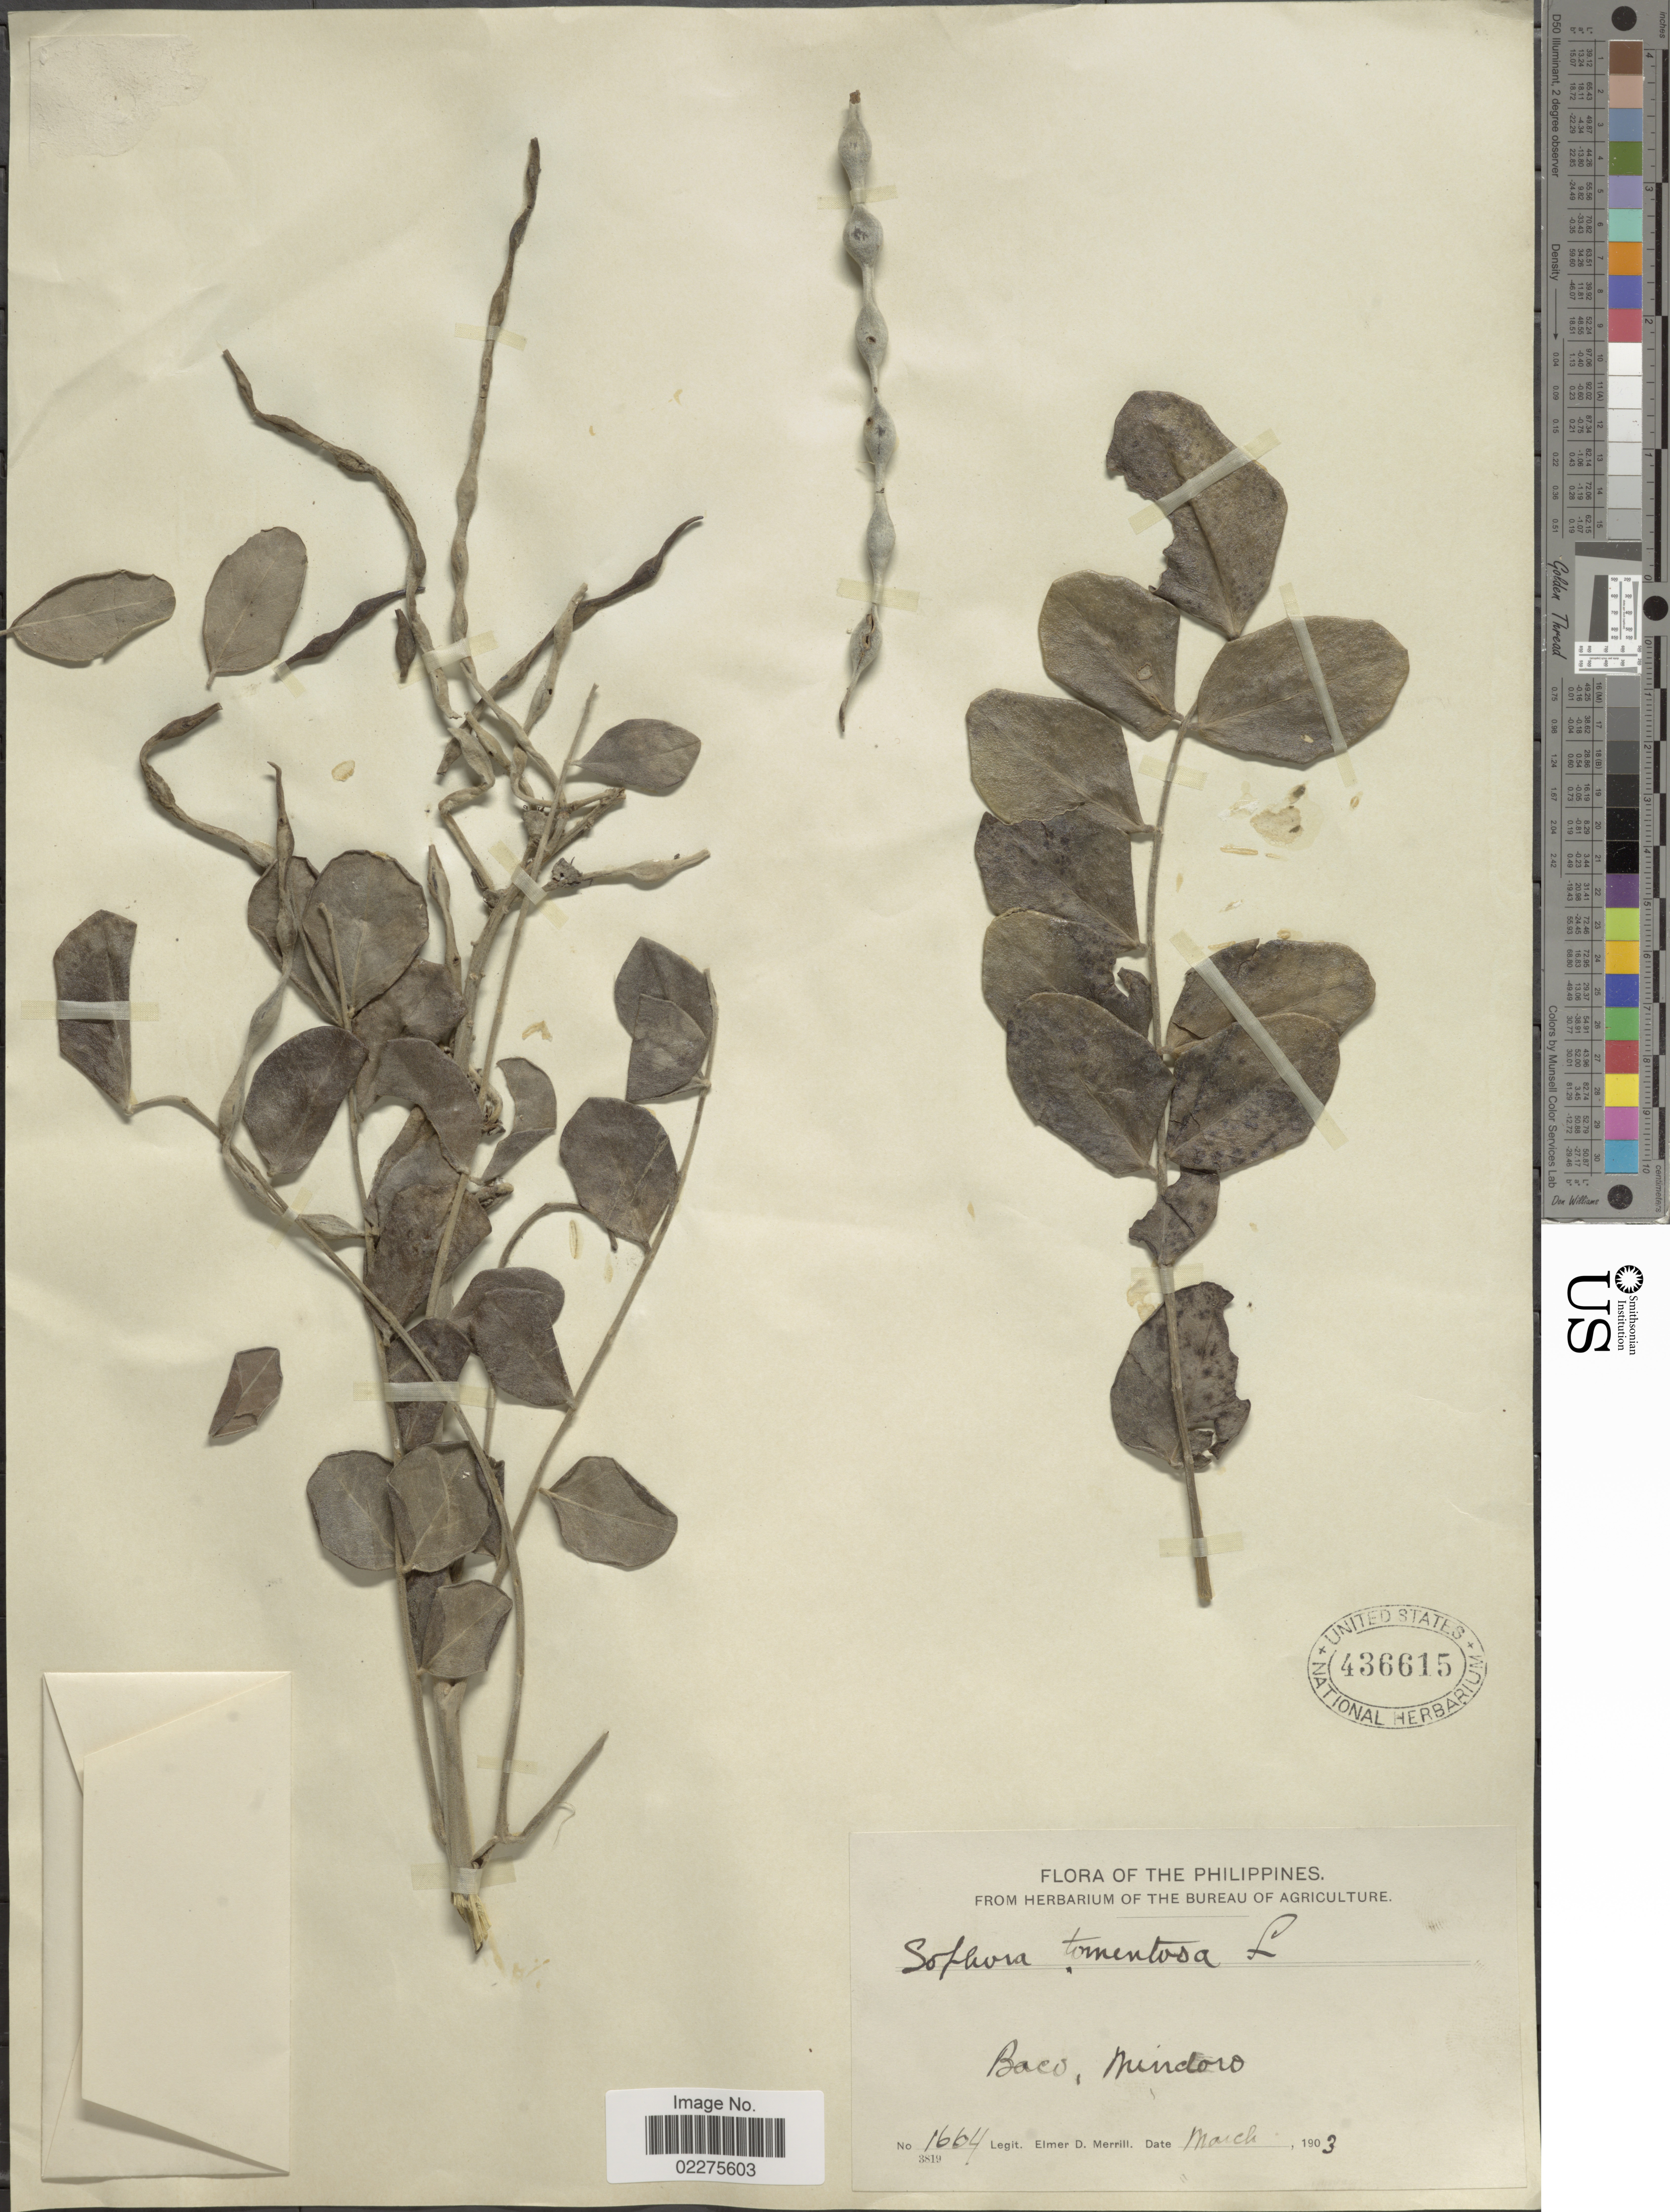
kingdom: Plantae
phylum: Tracheophyta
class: Magnoliopsida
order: Fabales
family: Fabaceae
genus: Sophora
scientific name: Sophora tomentosa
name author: L.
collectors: E. D. Merrill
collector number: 1664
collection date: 1903-03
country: Philippines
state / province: Mimaropa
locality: Baco, Mindoro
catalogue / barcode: US 436615